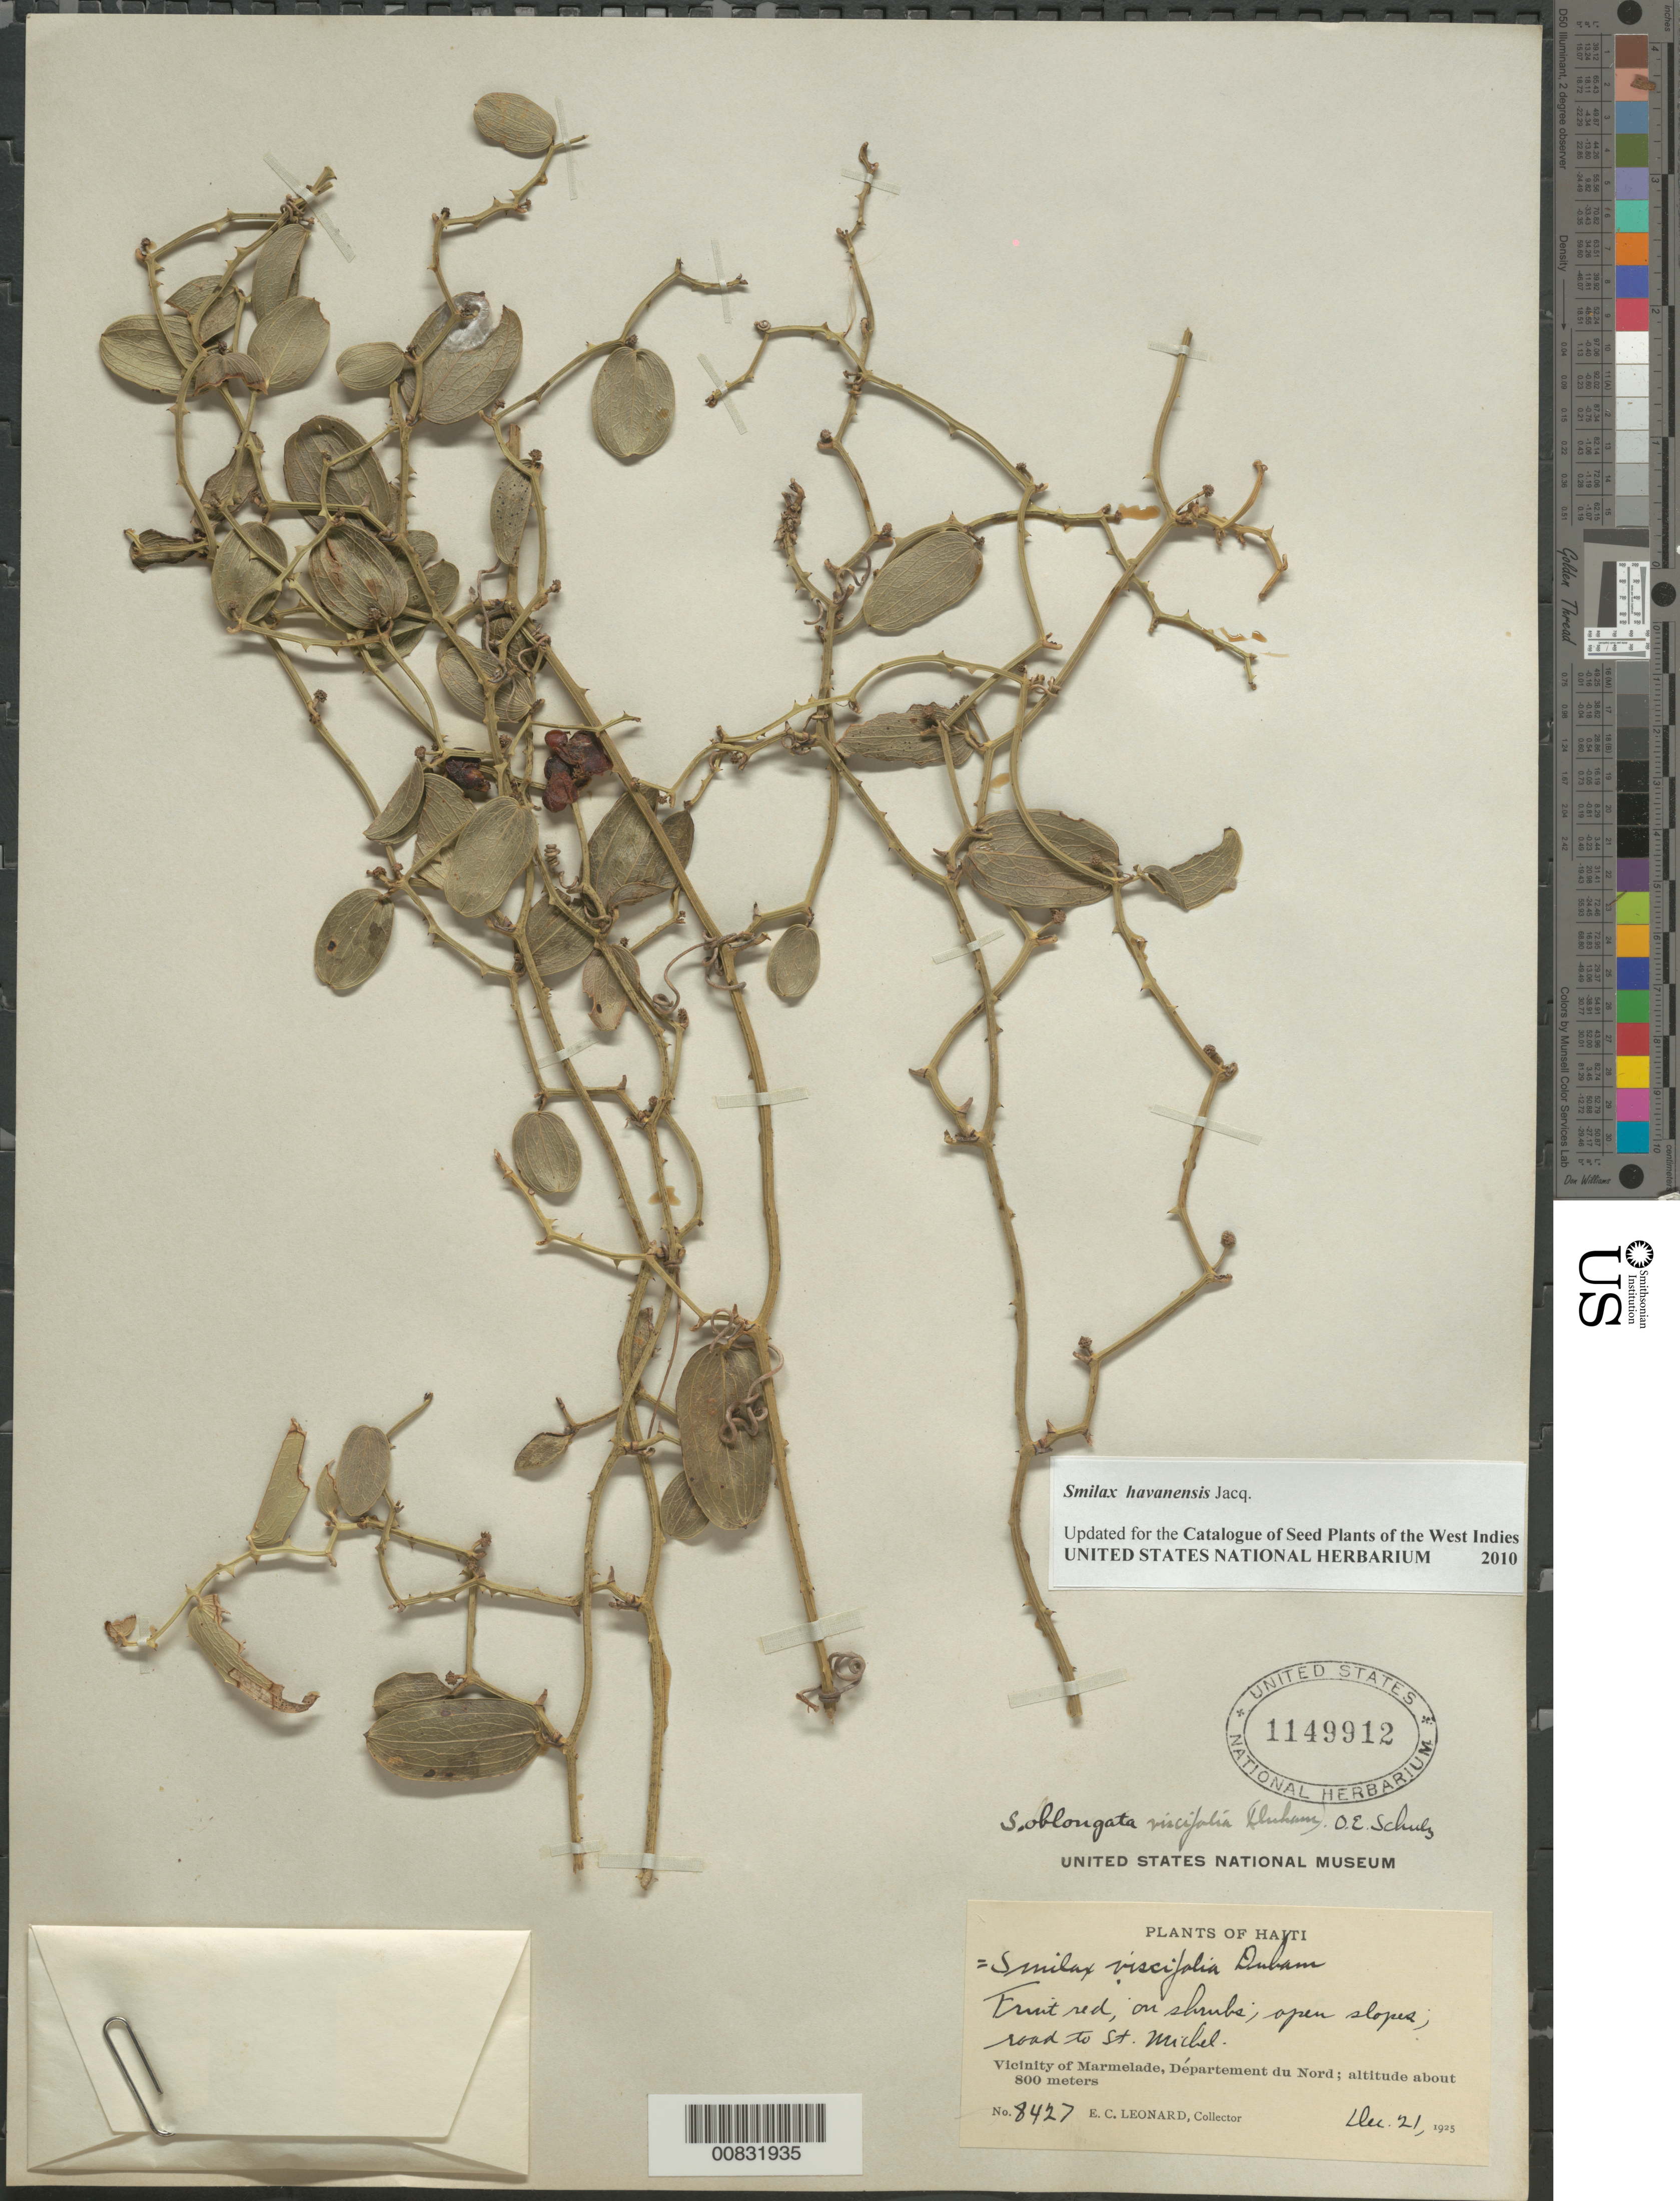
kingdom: Plantae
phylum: Tracheophyta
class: Liliopsida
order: Liliales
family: Smilacaceae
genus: Smilax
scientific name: Smilax havanensis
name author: Jacq.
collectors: E. C. Leonard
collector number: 8427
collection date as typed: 21 Dec 1925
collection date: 1925-12-21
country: Haiti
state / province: Nord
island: Hispaniola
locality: Vicinity of Marmelade. Open slopes; road to St. Michel.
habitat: On shrubs in open slopes.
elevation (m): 800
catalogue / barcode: US 1149912